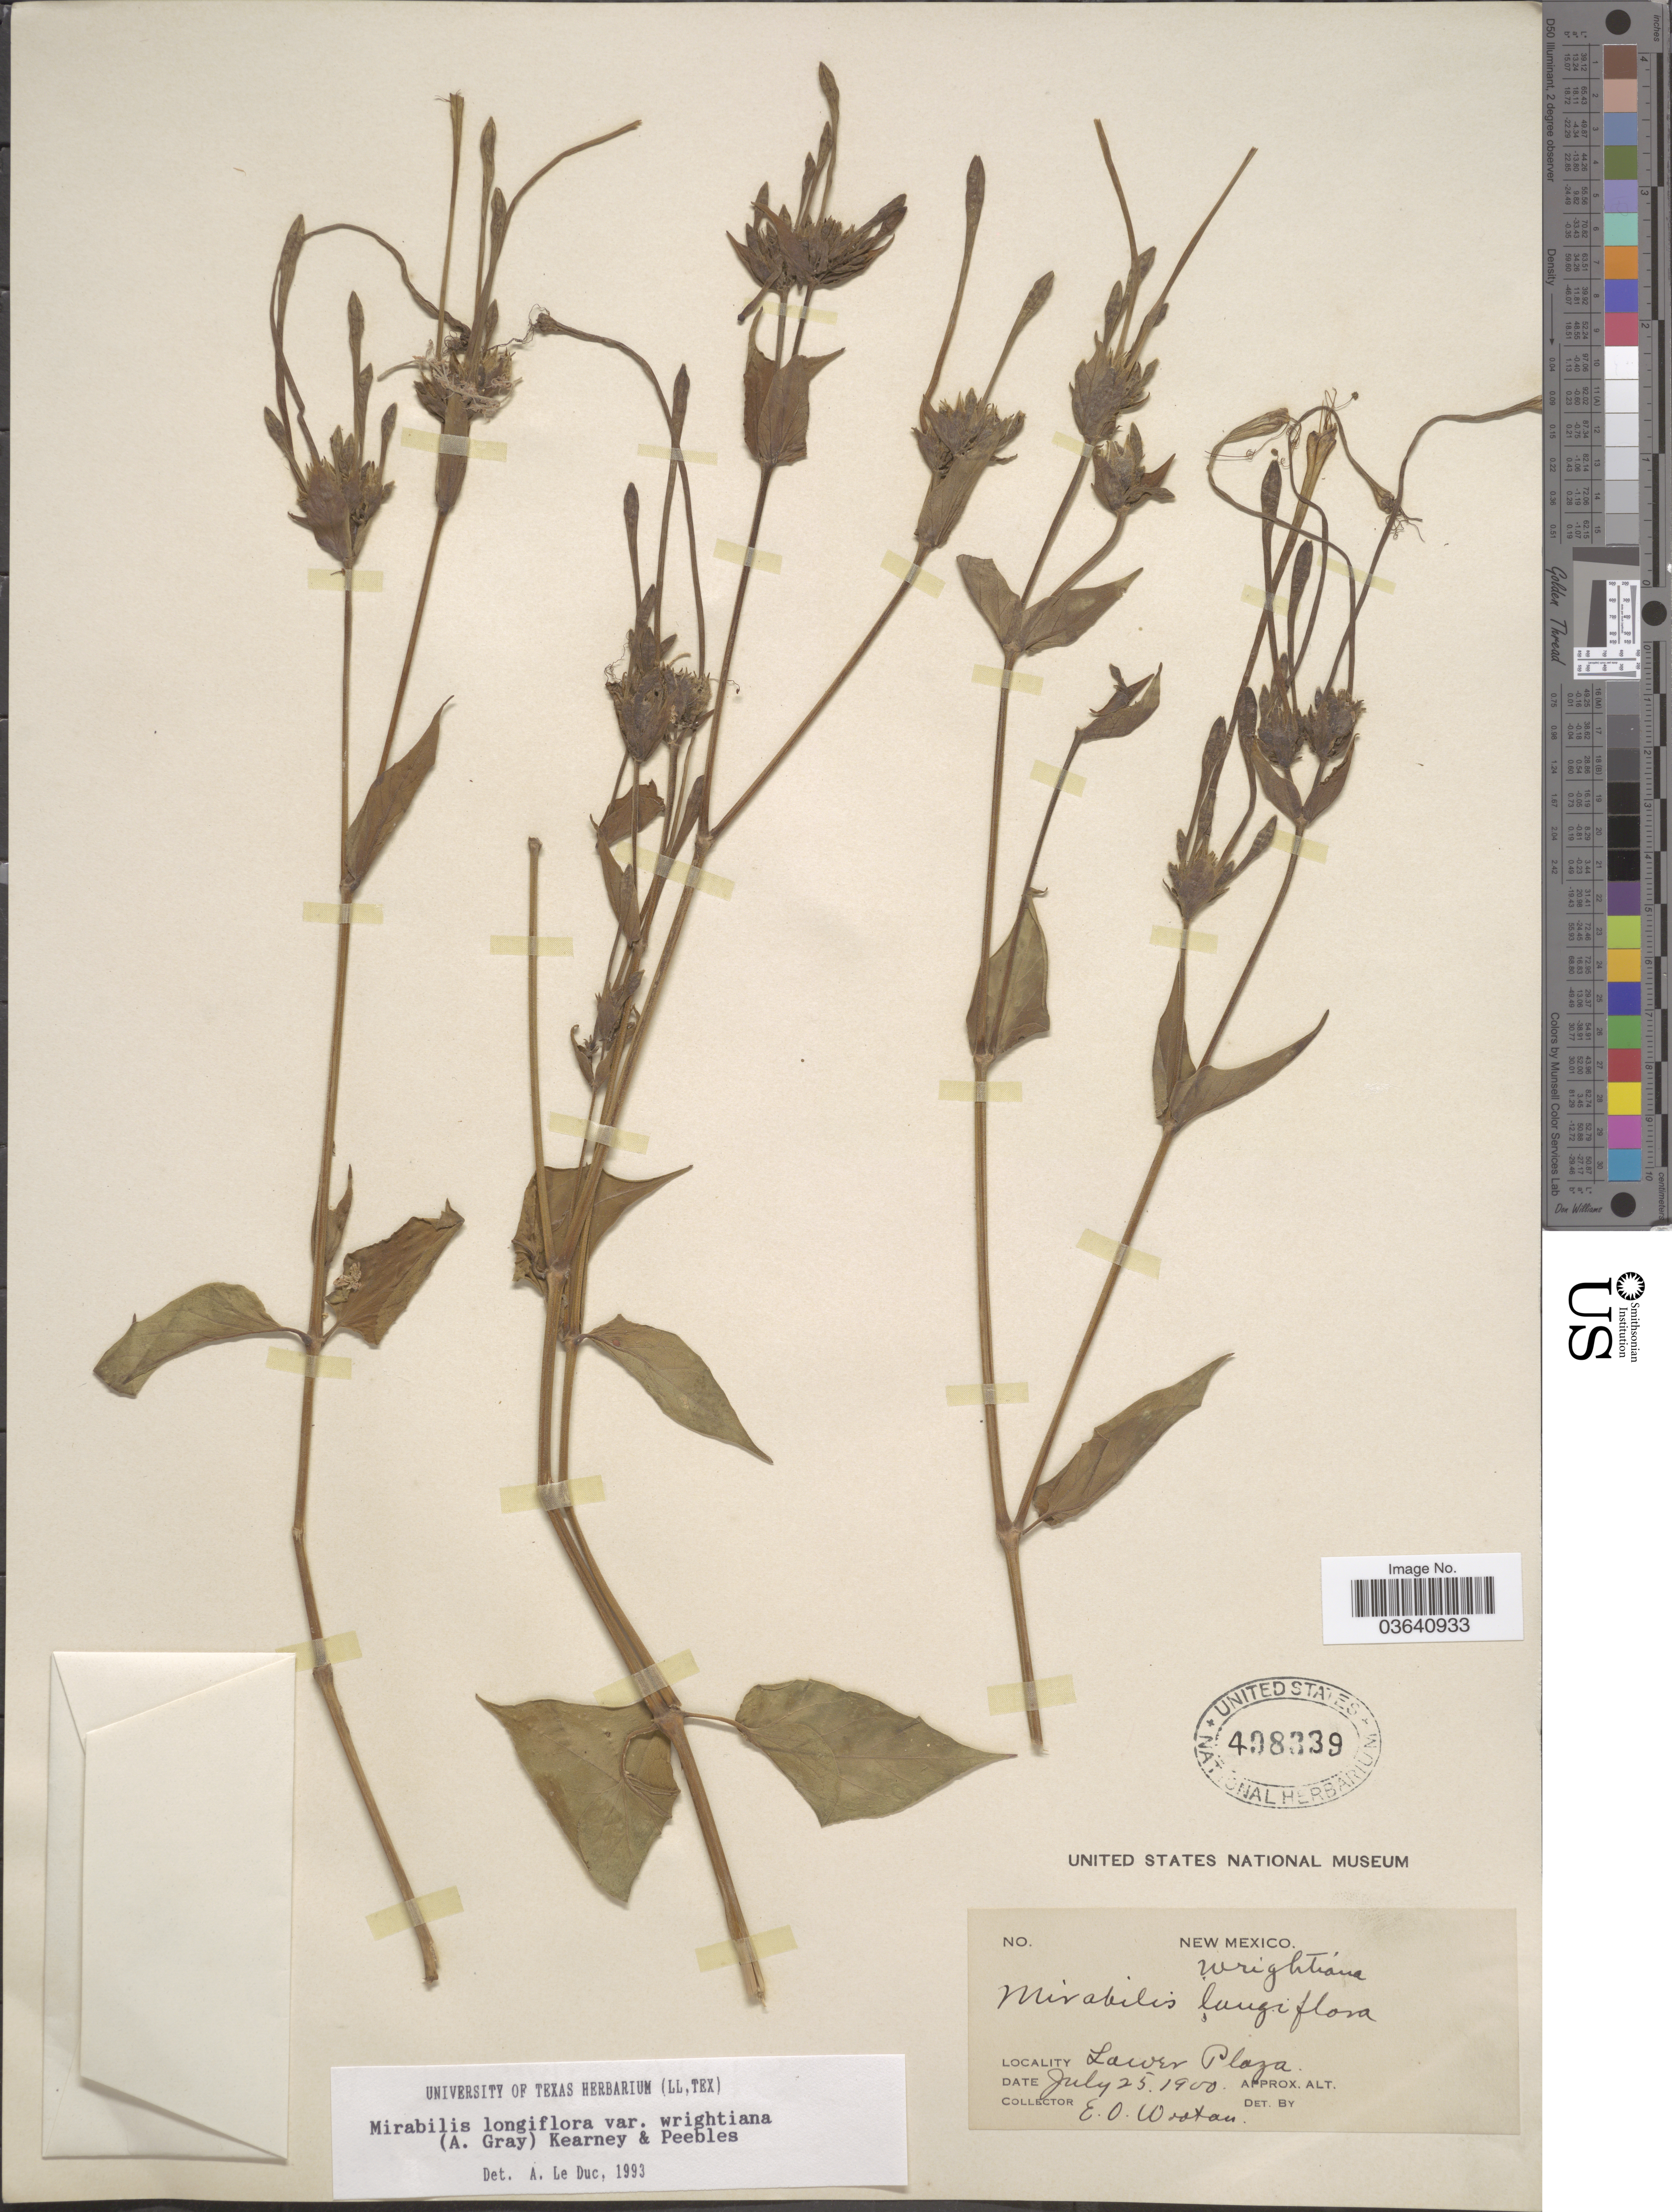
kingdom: Plantae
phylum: Tracheophyta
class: Magnoliopsida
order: Caryophyllales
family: Nyctaginaceae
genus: Mirabilis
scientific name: Mirabilis longiflora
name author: L.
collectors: E. O. Wooton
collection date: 1900-07-25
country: United States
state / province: New Mexico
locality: Lower Plaza.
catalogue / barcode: US 498339